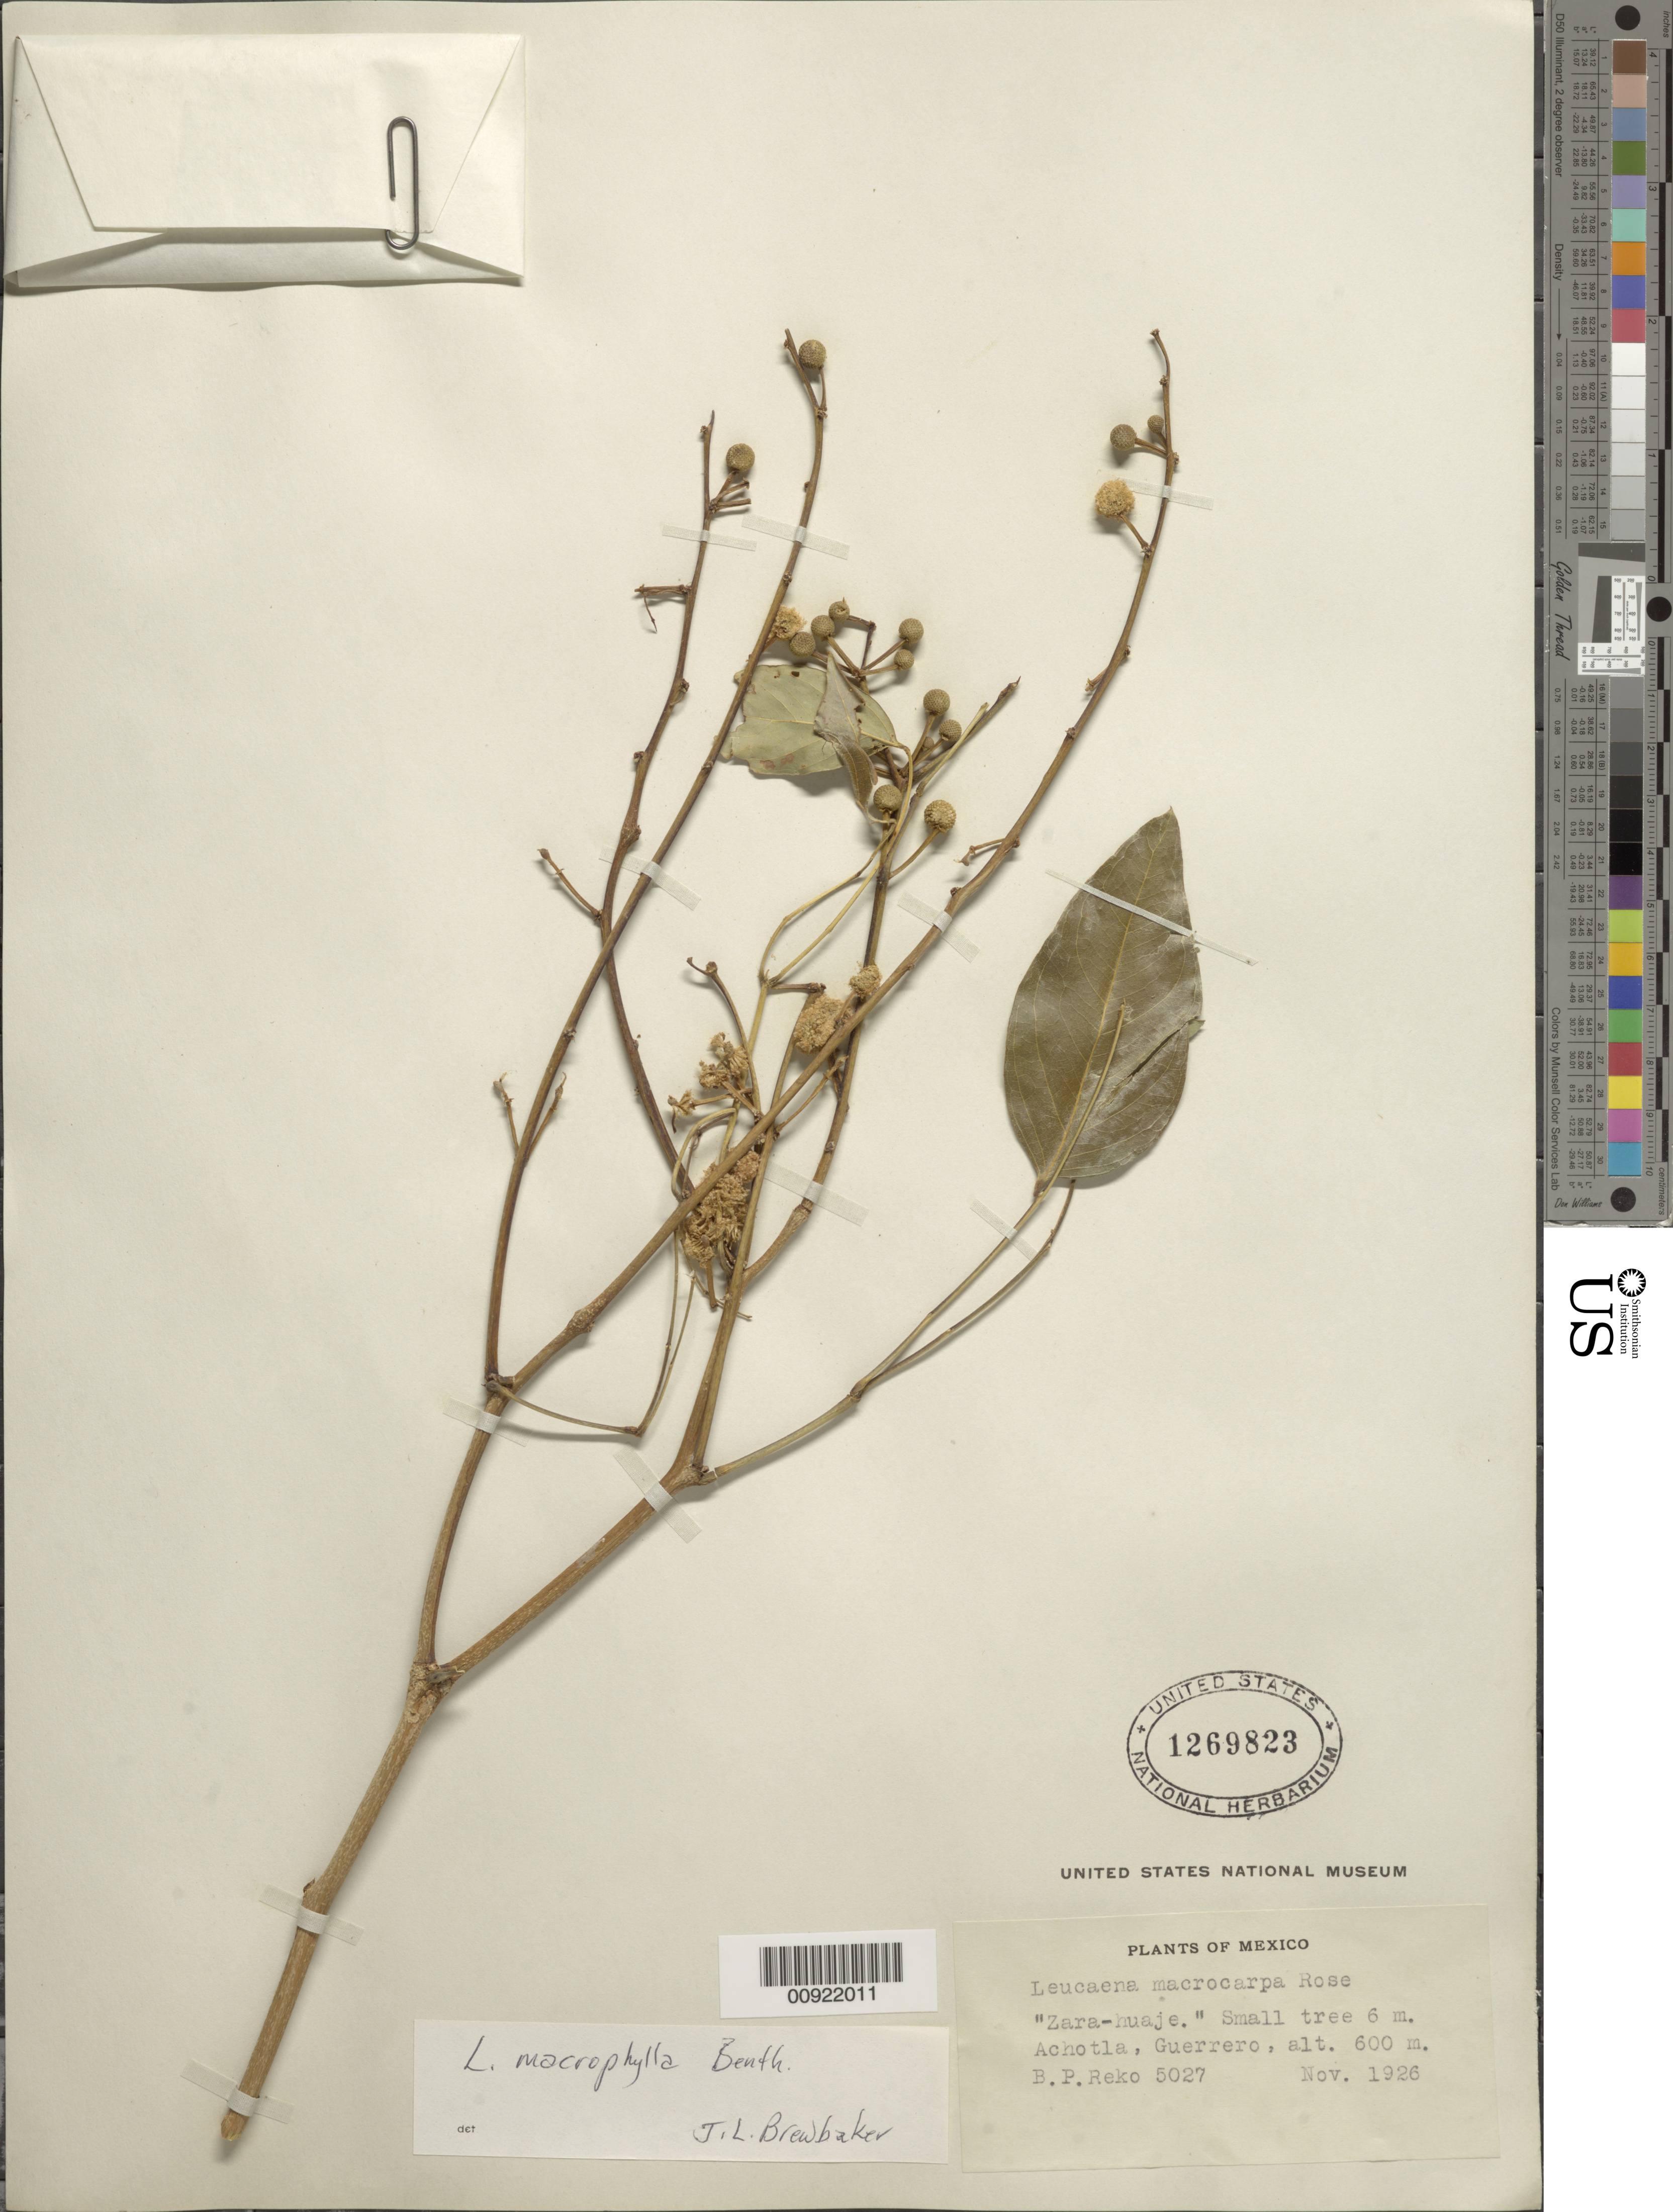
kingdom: Plantae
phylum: Tracheophyta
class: Magnoliopsida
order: Fabales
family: Fabaceae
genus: Leucaena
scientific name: Leucaena macrophylla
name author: Benth.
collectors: B. P. Reko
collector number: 5027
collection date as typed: Nov 1926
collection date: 1926-11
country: Mexico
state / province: Guerrero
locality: Achotla, Guerrero.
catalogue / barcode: US 1269823